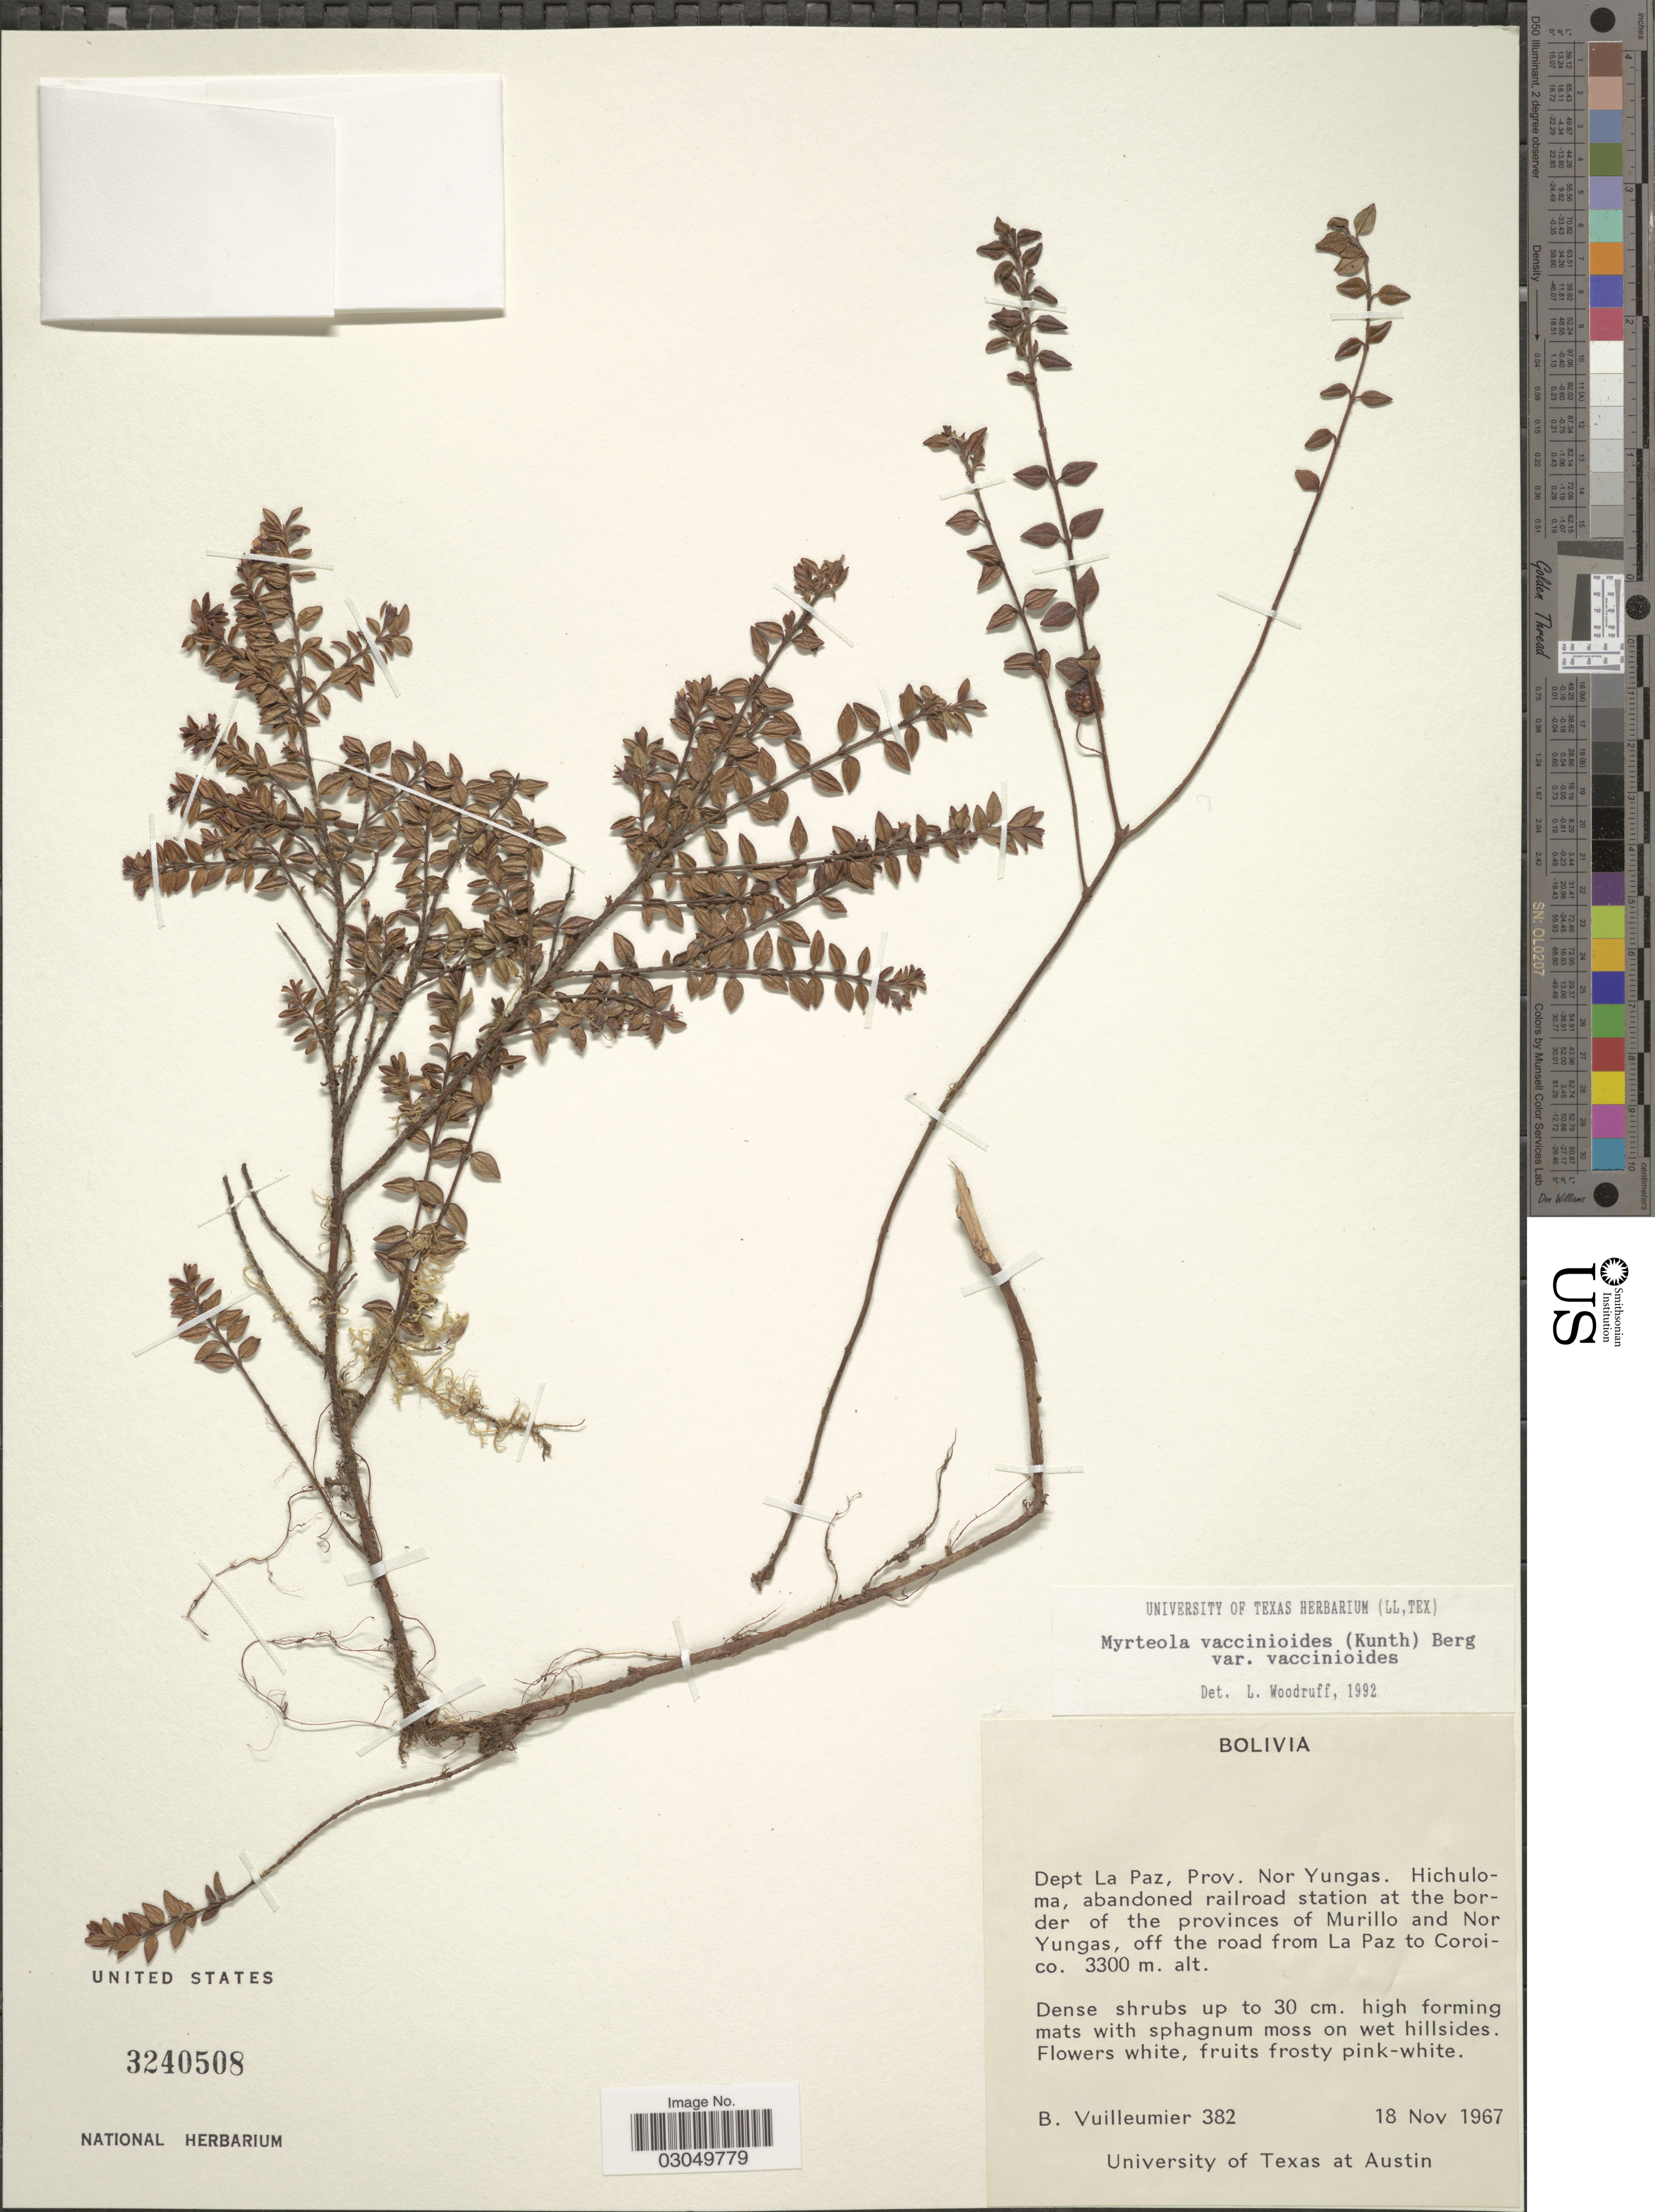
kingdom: Plantae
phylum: Tracheophyta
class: Magnoliopsida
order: Myrtales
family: Myrtaceae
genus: Myrteola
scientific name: Myrteola nummularia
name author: (Lam.) O. Berg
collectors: B. Vuilleumier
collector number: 382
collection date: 1967-11-18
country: Bolivia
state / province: La Paz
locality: Dept La Paz, Prov. Nor Yungas. Hichuloma, abandoned railroad station at the border of the provinces of Murillo and Nor Yungas, off the road from La Paz to Coroico.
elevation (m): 3300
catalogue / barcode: US 3240508